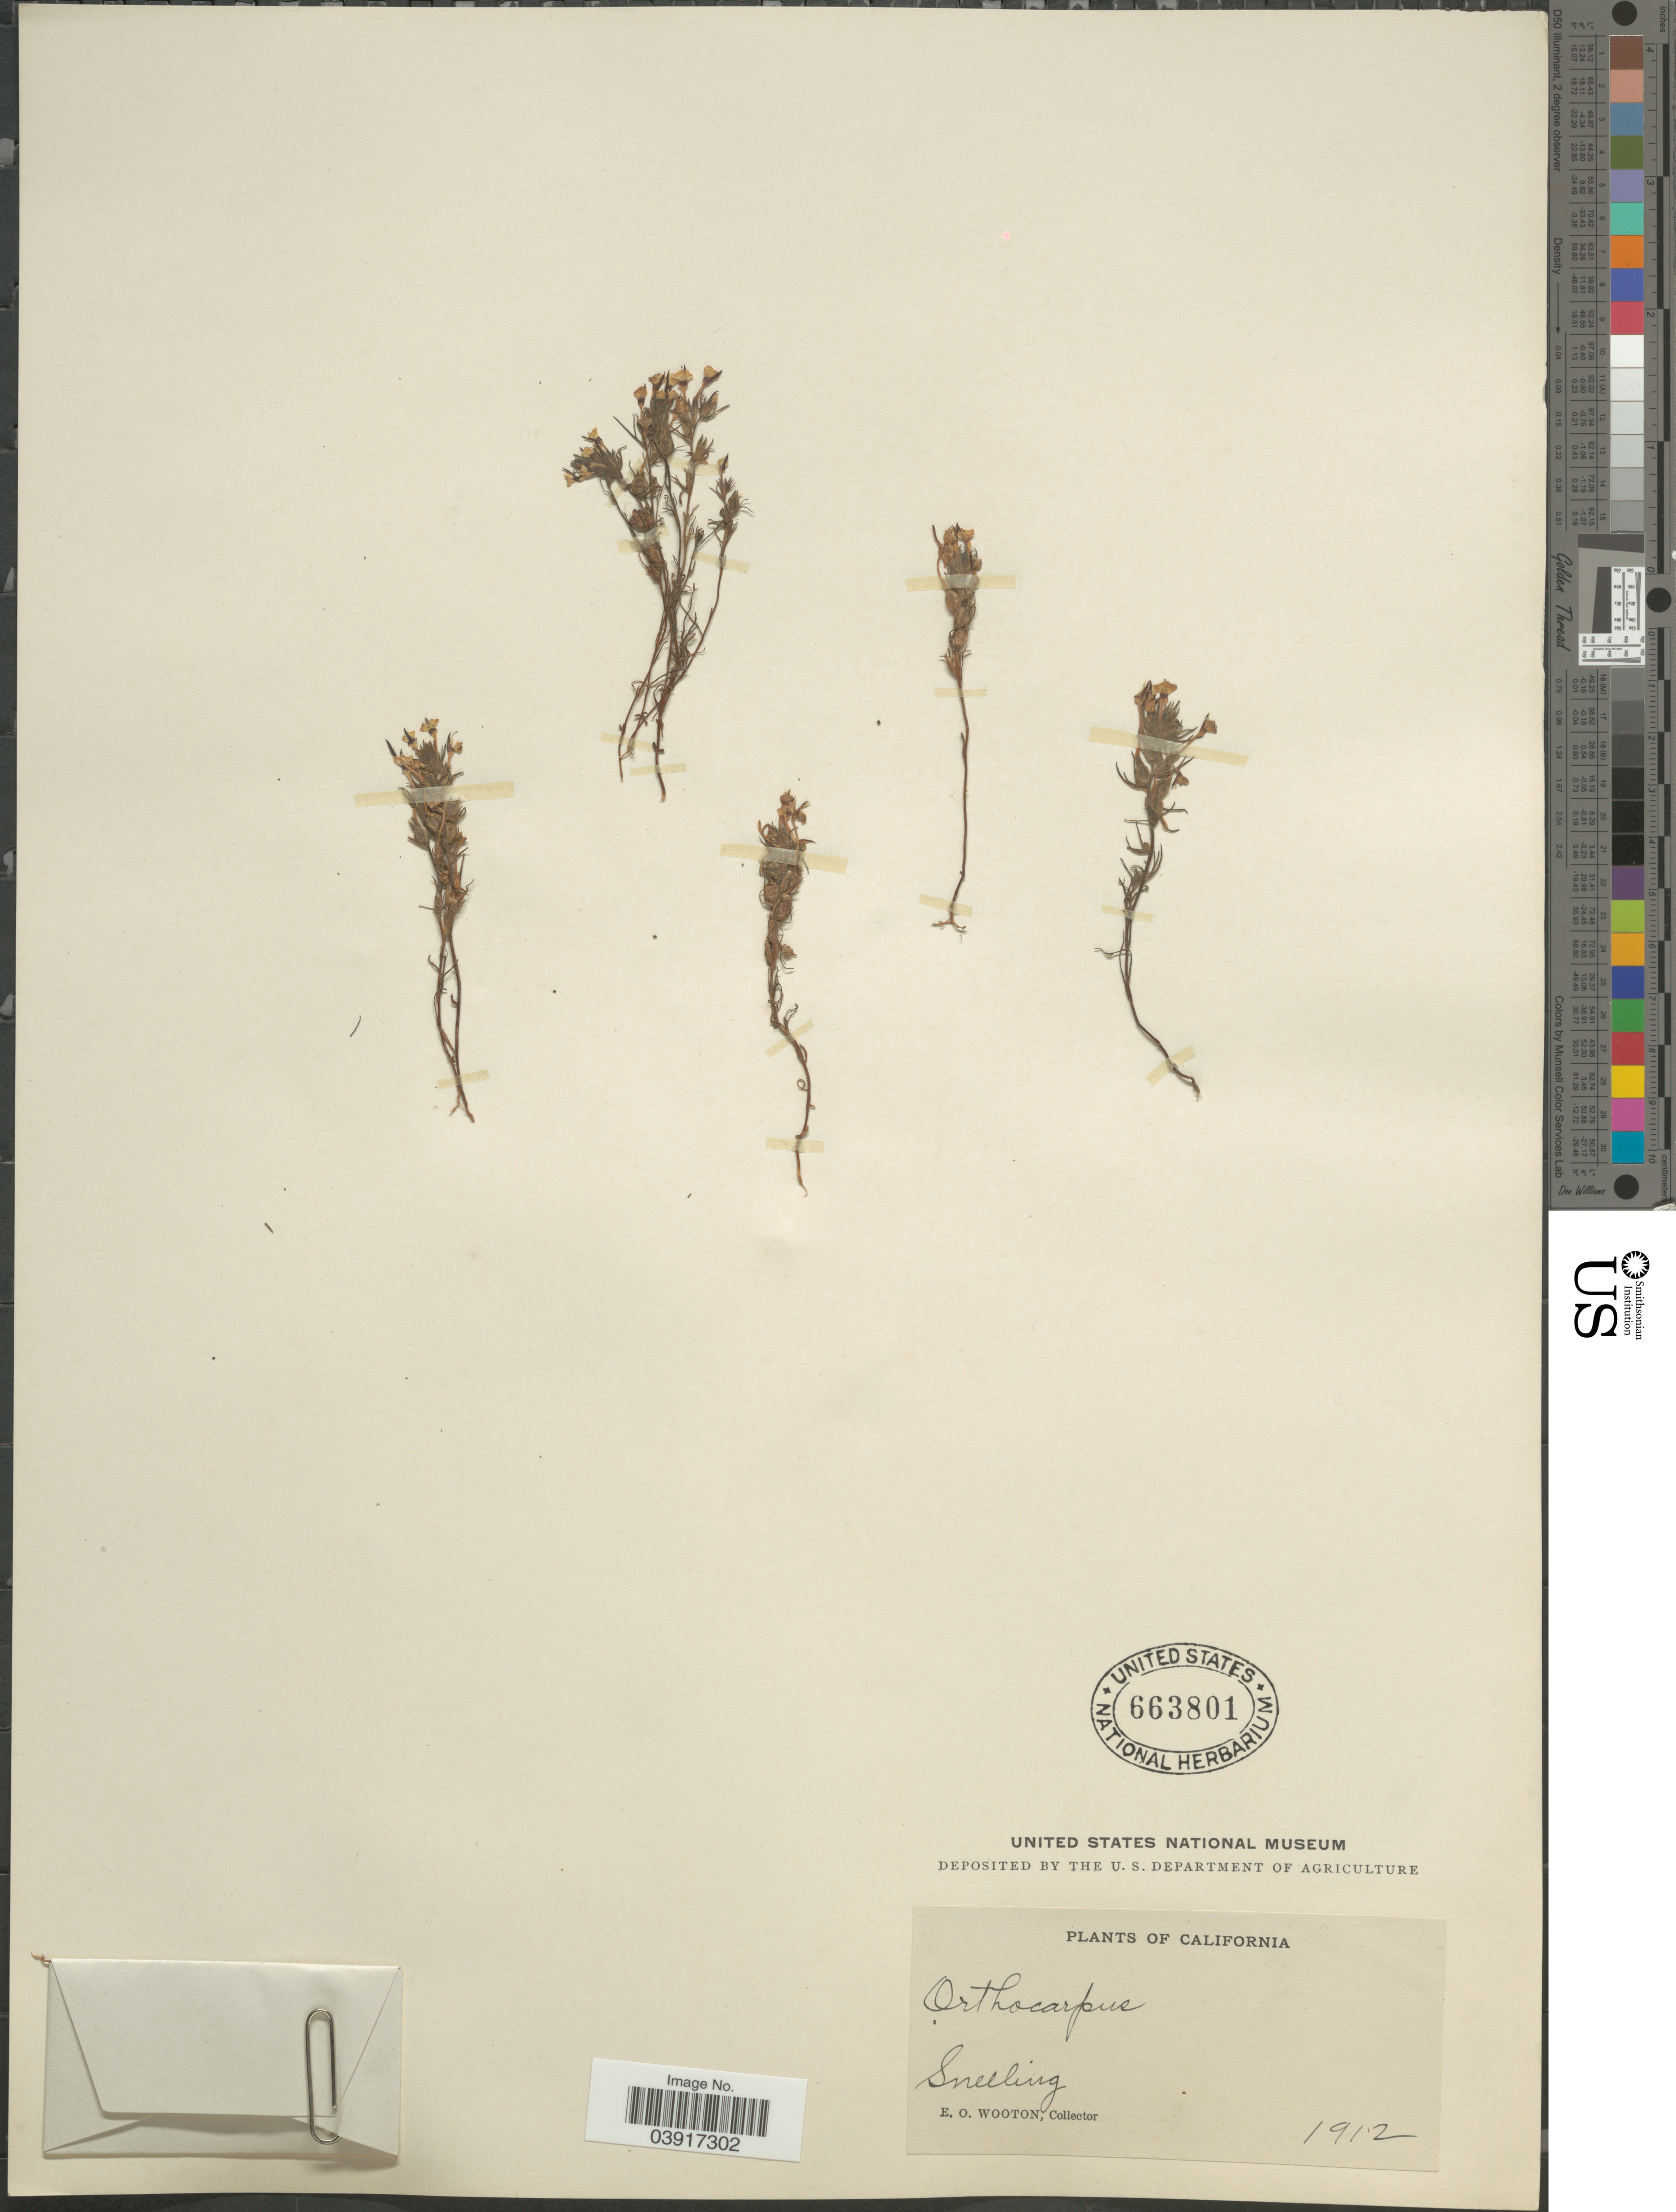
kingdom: Plantae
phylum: Tracheophyta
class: Magnoliopsida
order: Lamiales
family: Orobanchaceae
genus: Orthocarpus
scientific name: Orthocarpus erianthus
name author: Benth.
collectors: E. O. Wooton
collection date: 1912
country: United States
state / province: California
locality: Snelling.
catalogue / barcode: US 663801